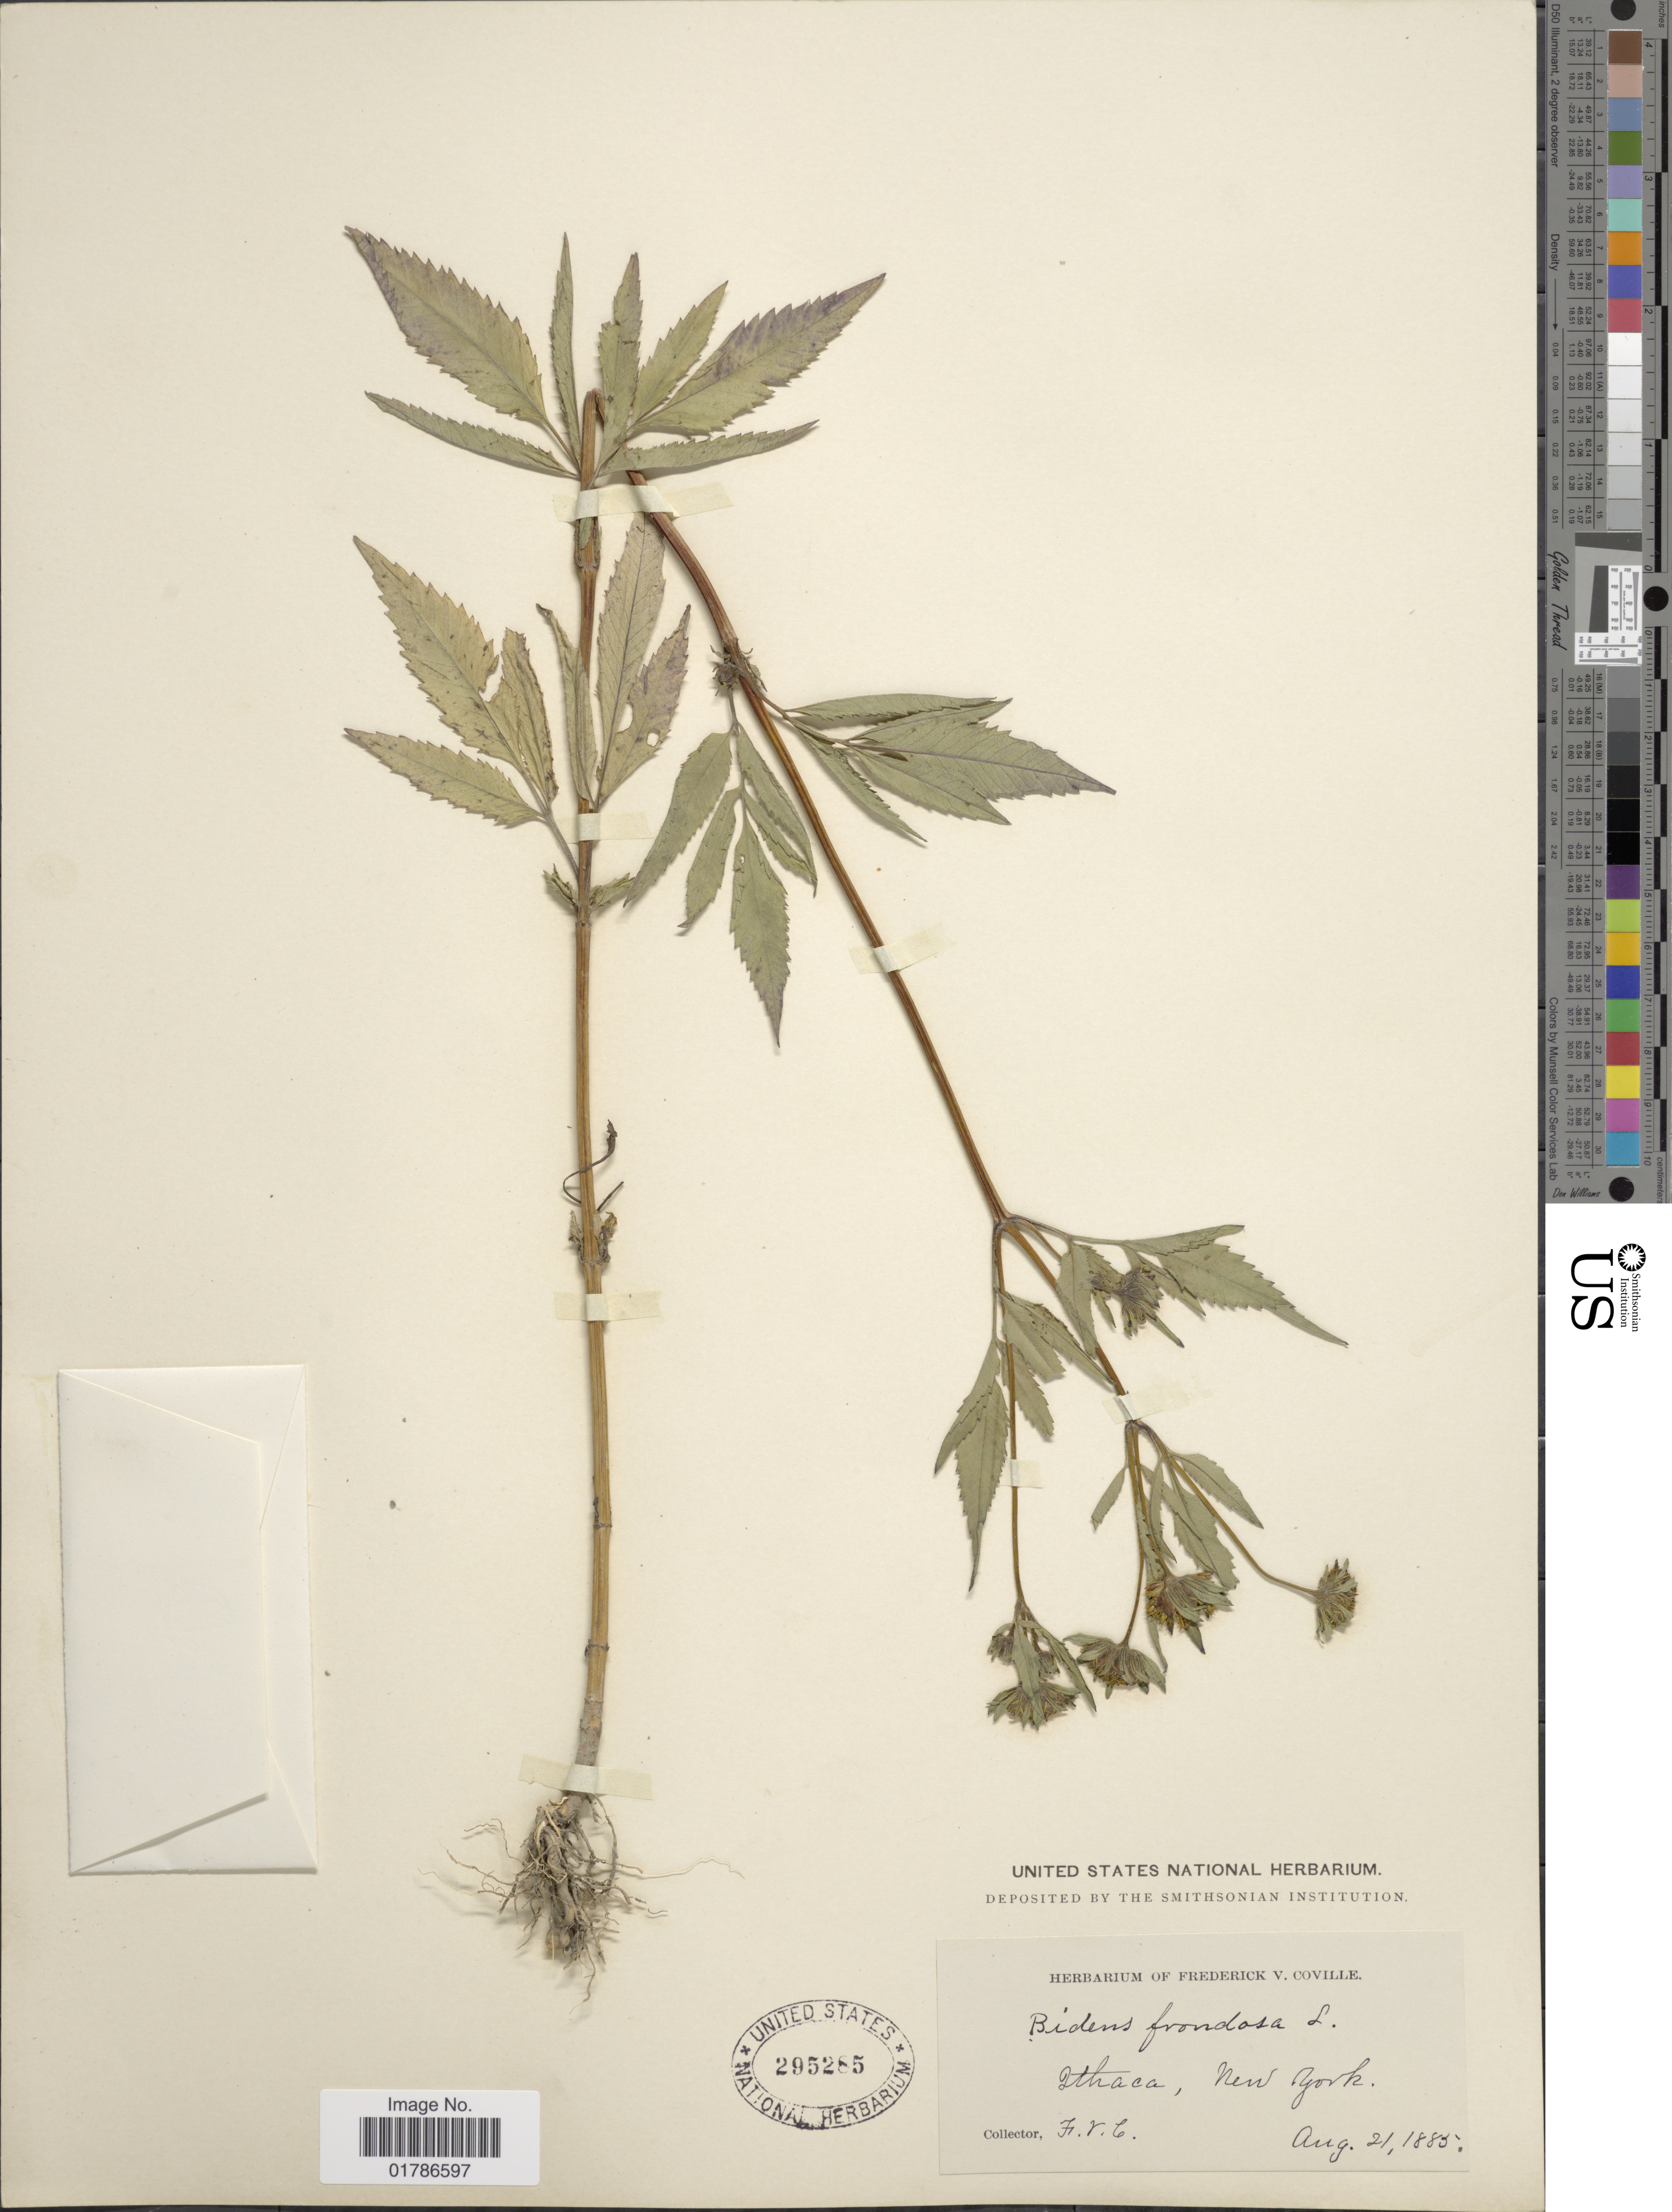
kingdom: Plantae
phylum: Tracheophyta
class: Magnoliopsida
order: Asterales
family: Asteraceae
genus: Bidens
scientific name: Bidens frondosa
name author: L.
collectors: F. V. Coville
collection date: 1885-08-21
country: United States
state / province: New York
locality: Ithaca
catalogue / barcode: US 295285